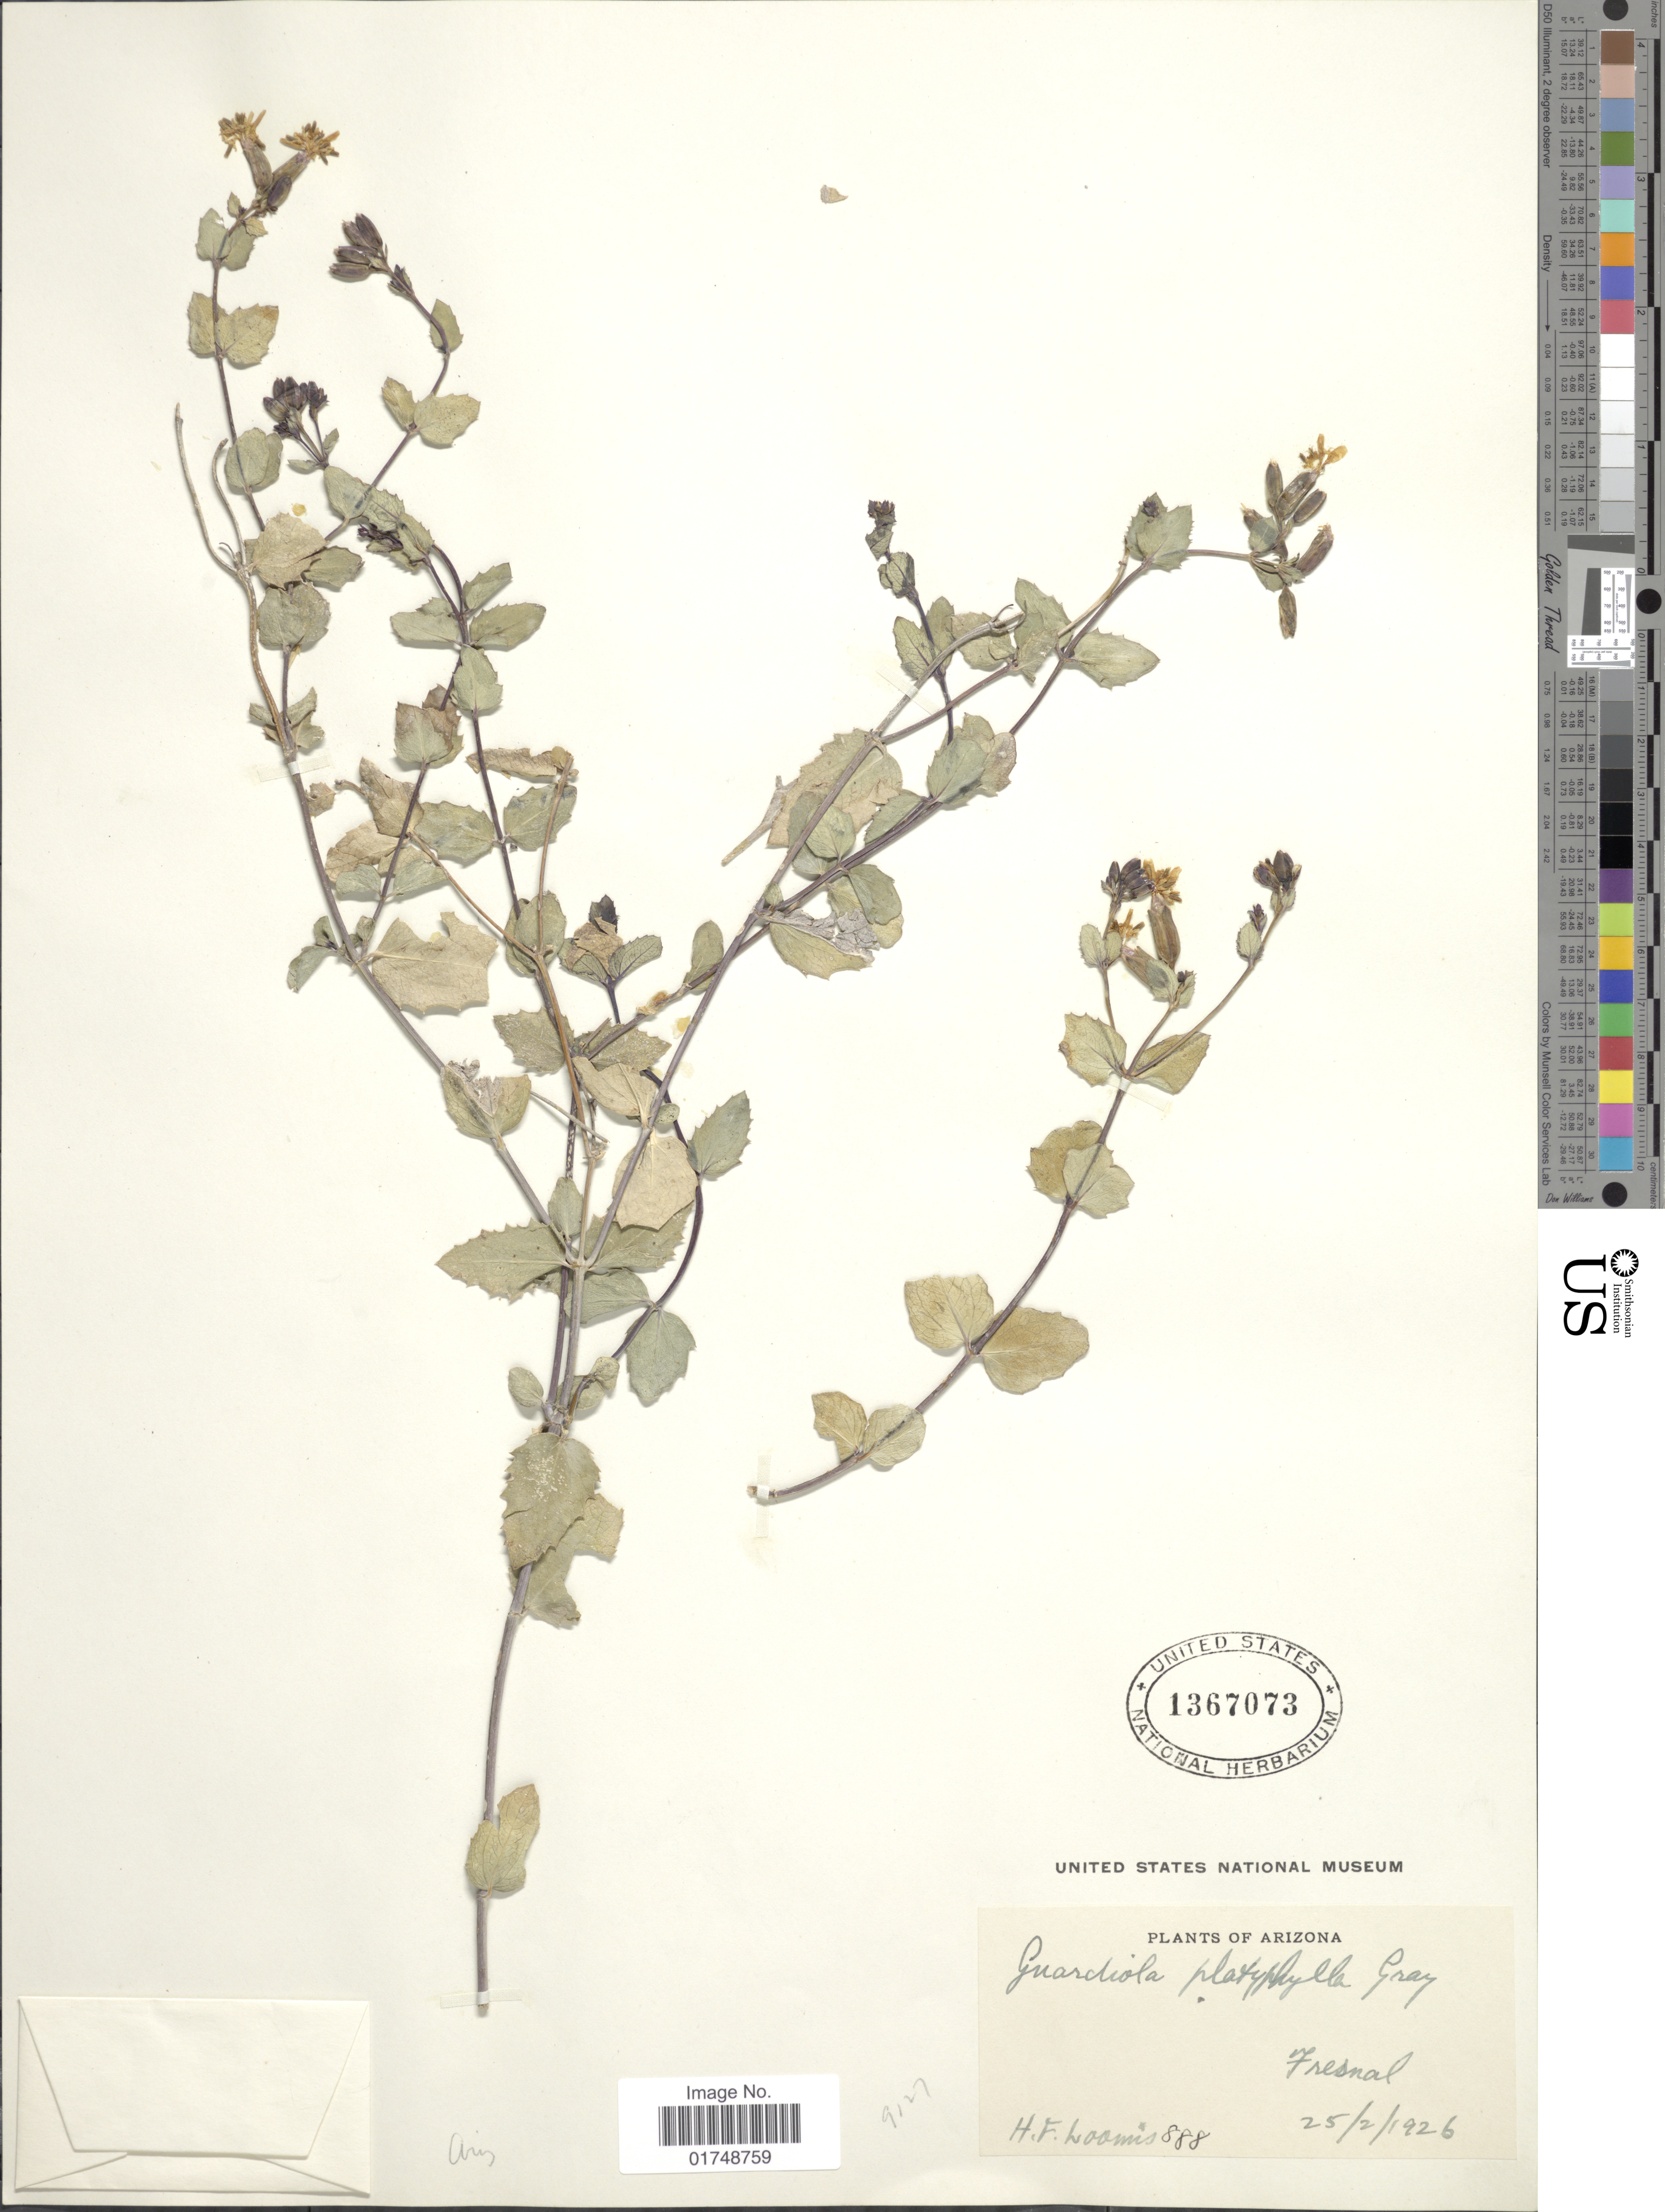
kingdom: Plantae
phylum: Tracheophyta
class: Magnoliopsida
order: Asterales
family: Asteraceae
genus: Guardiola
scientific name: Guardiola platyphylla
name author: A. Gray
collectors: H. F. Loomis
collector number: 888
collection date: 1926-02-25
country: United States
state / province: Arizona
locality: Fresnal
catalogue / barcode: US 1367073